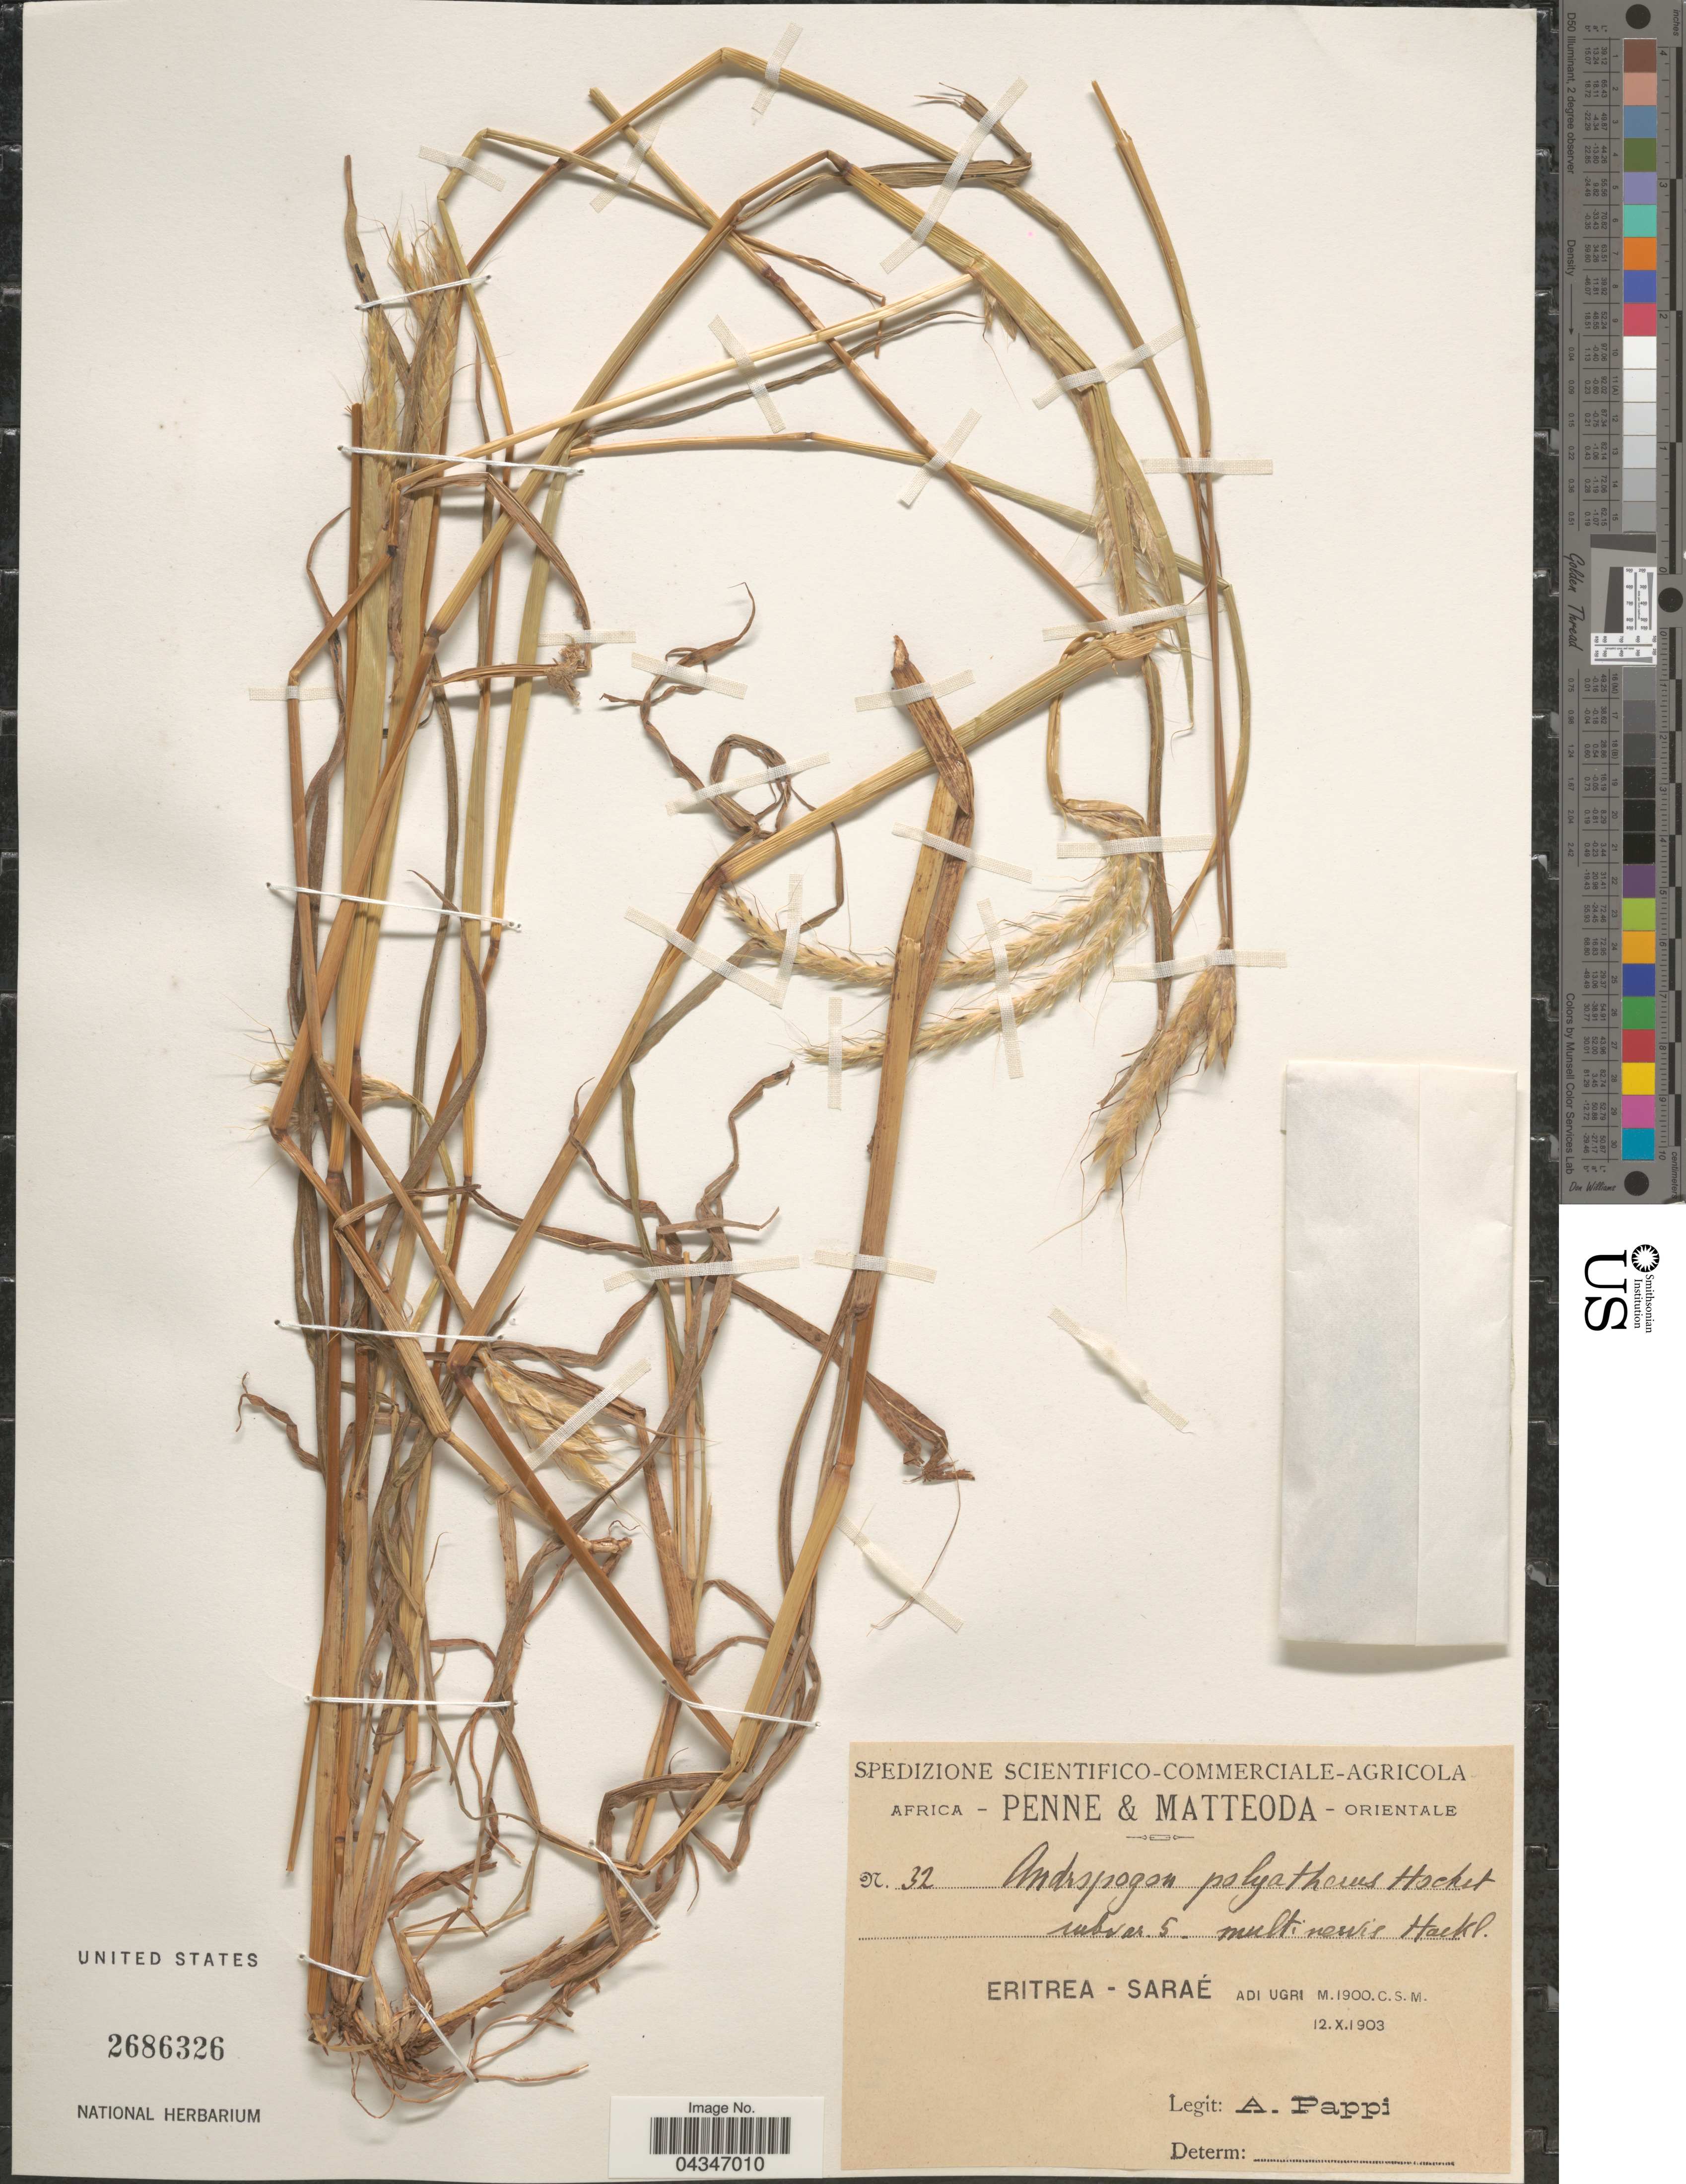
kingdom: Plantae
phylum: Tracheophyta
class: Liliopsida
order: Poales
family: Poaceae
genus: Andropogon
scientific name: Andropogon abyssinicus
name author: Fresen.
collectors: A. Pappi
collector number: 32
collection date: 1903-10-12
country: Eritrea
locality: Africa Orientale. Saraé adi Ugri.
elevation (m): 1900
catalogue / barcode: US 2686326